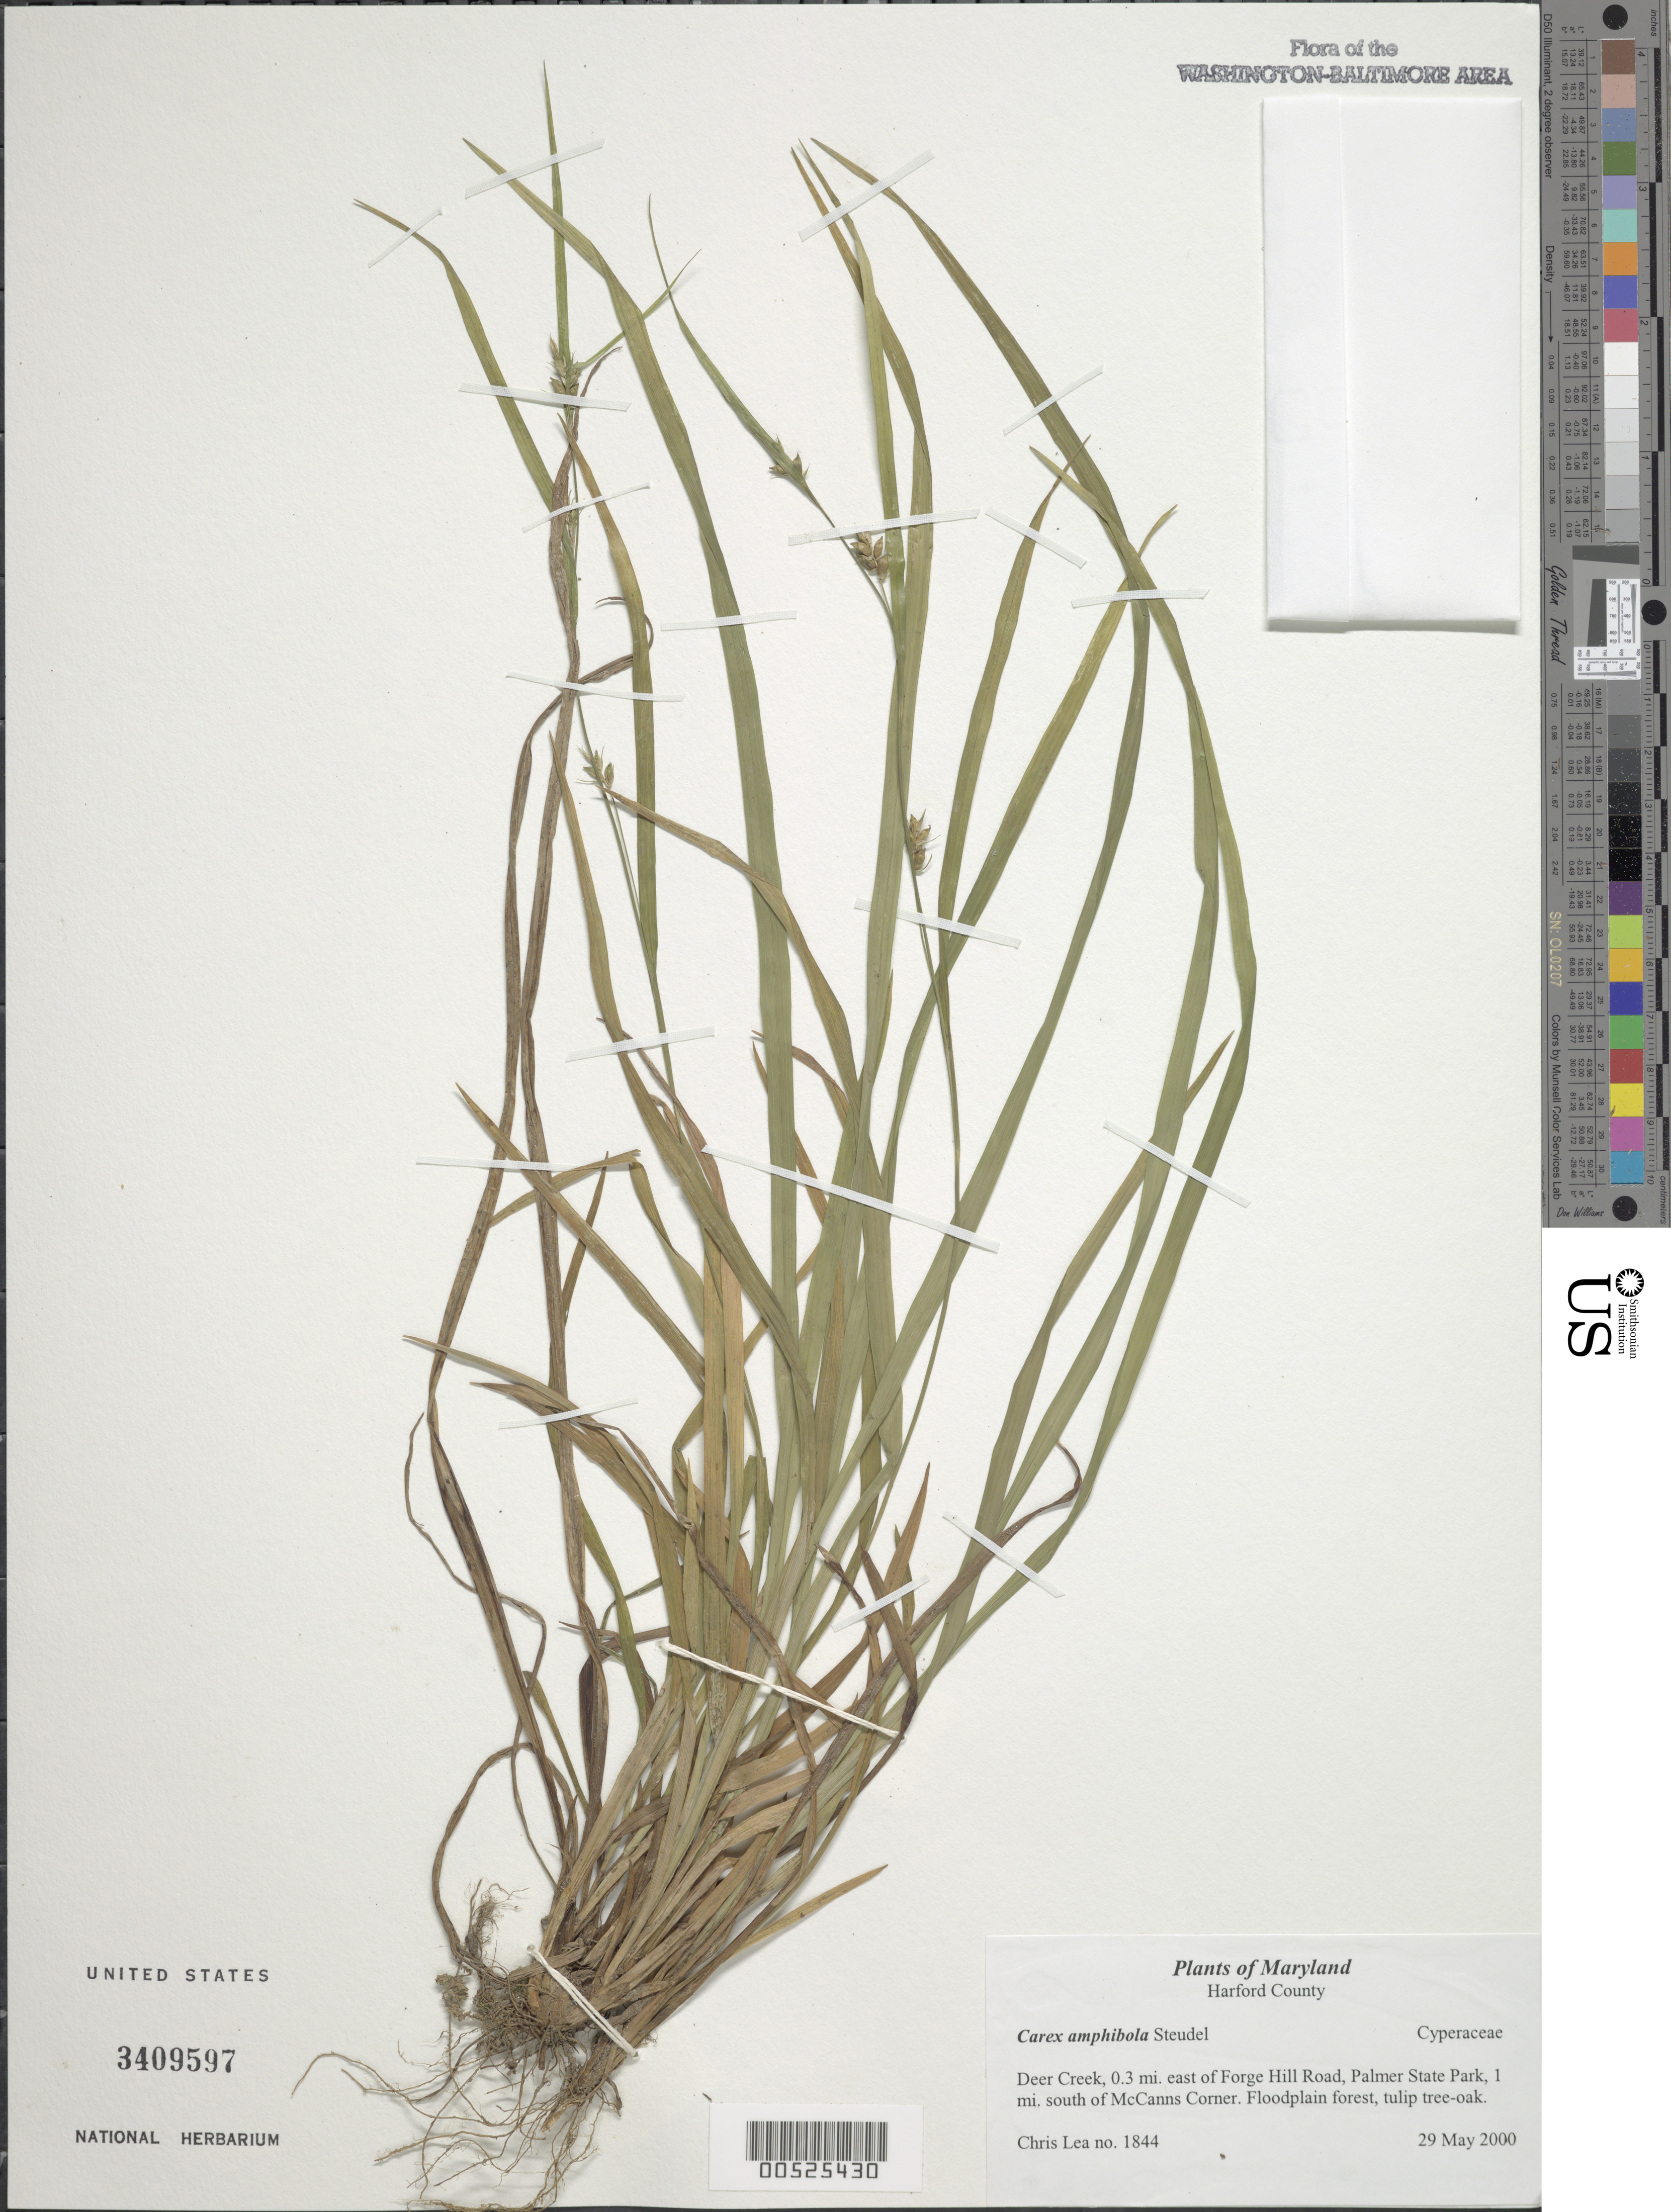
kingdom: Plantae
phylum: Tracheophyta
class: Liliopsida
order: Poales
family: Cyperaceae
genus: Carex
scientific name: Carex amphibola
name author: Steud.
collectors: C. Lea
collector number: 1844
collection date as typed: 29 May 2000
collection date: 2000-05-29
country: United States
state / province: Maryland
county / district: Harford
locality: Deer Creek, 0.3 mi. east of Forge Hill Road, Palmer State Park, 1 mi. south of McCanns Corner.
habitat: Floodplain forest, tulip tree-oak.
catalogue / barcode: US 3409597